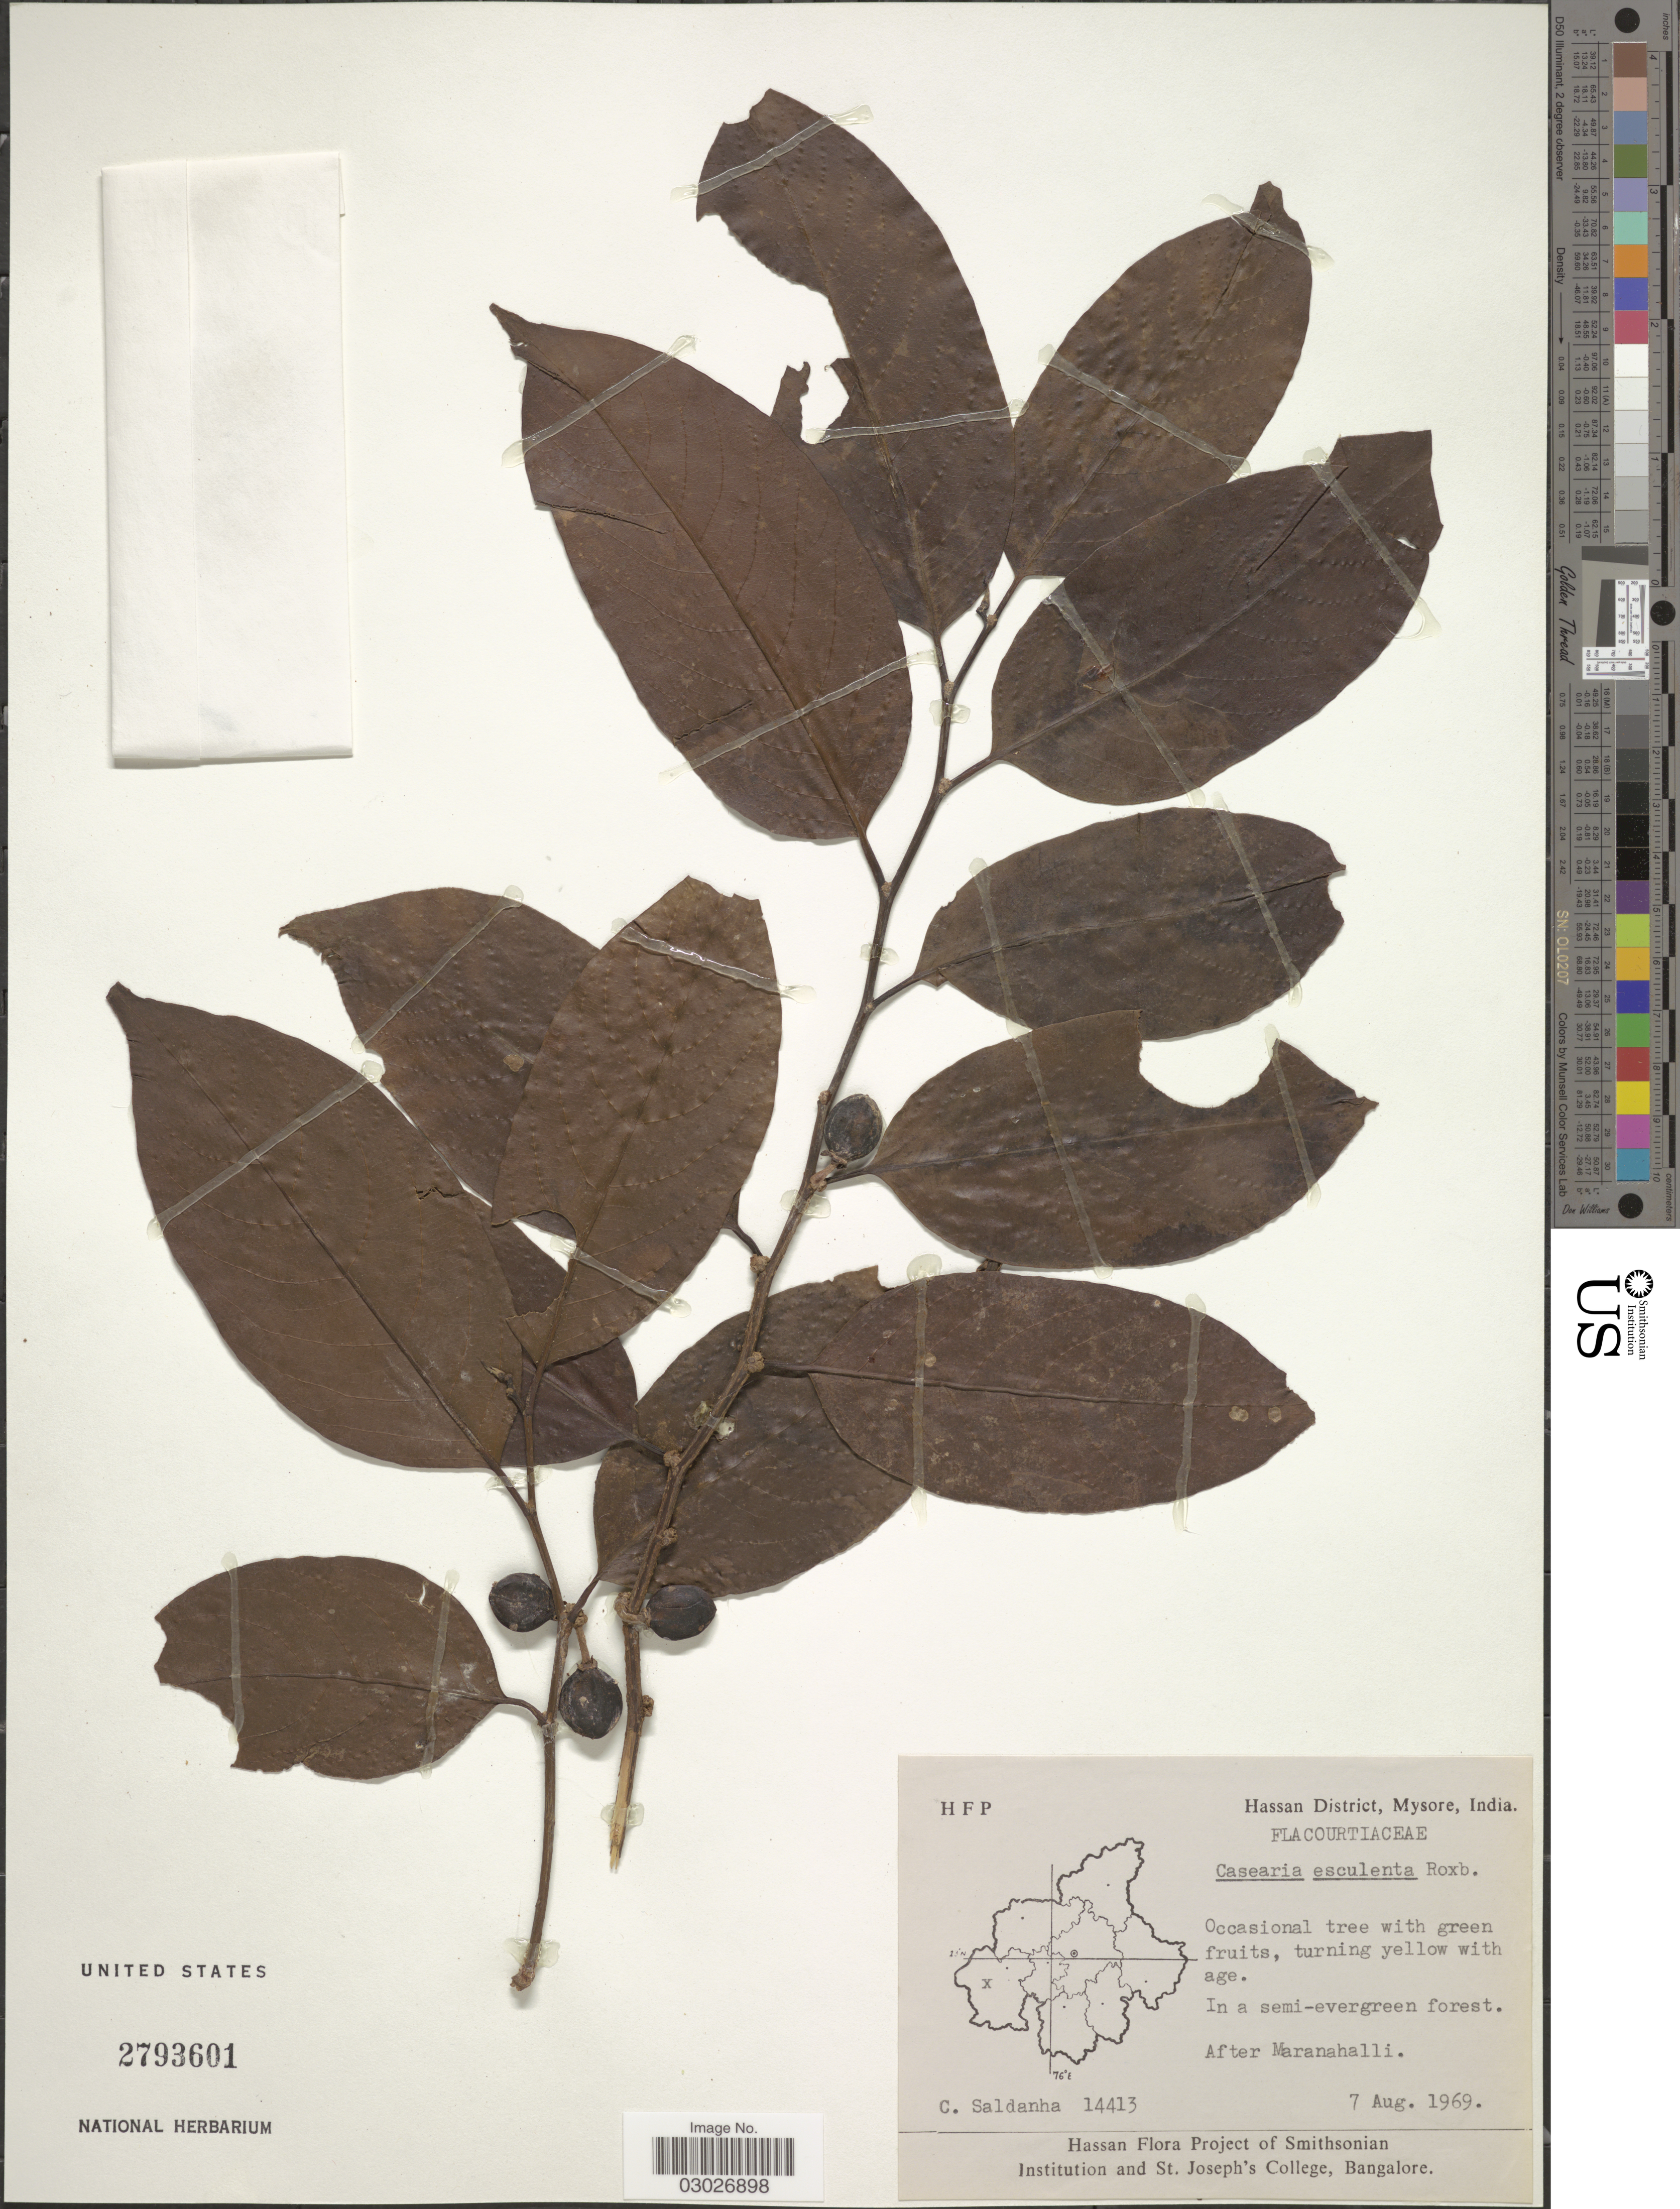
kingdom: Plantae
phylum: Tracheophyta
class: Magnoliopsida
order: Malpighiales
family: Salicaceae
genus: Casearia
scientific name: Casearia esculenta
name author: Roxb.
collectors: C. Saldanha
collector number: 14413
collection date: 1969-08-07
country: India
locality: Hassan District, Mysore. After Maranahalli.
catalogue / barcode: US 2793601